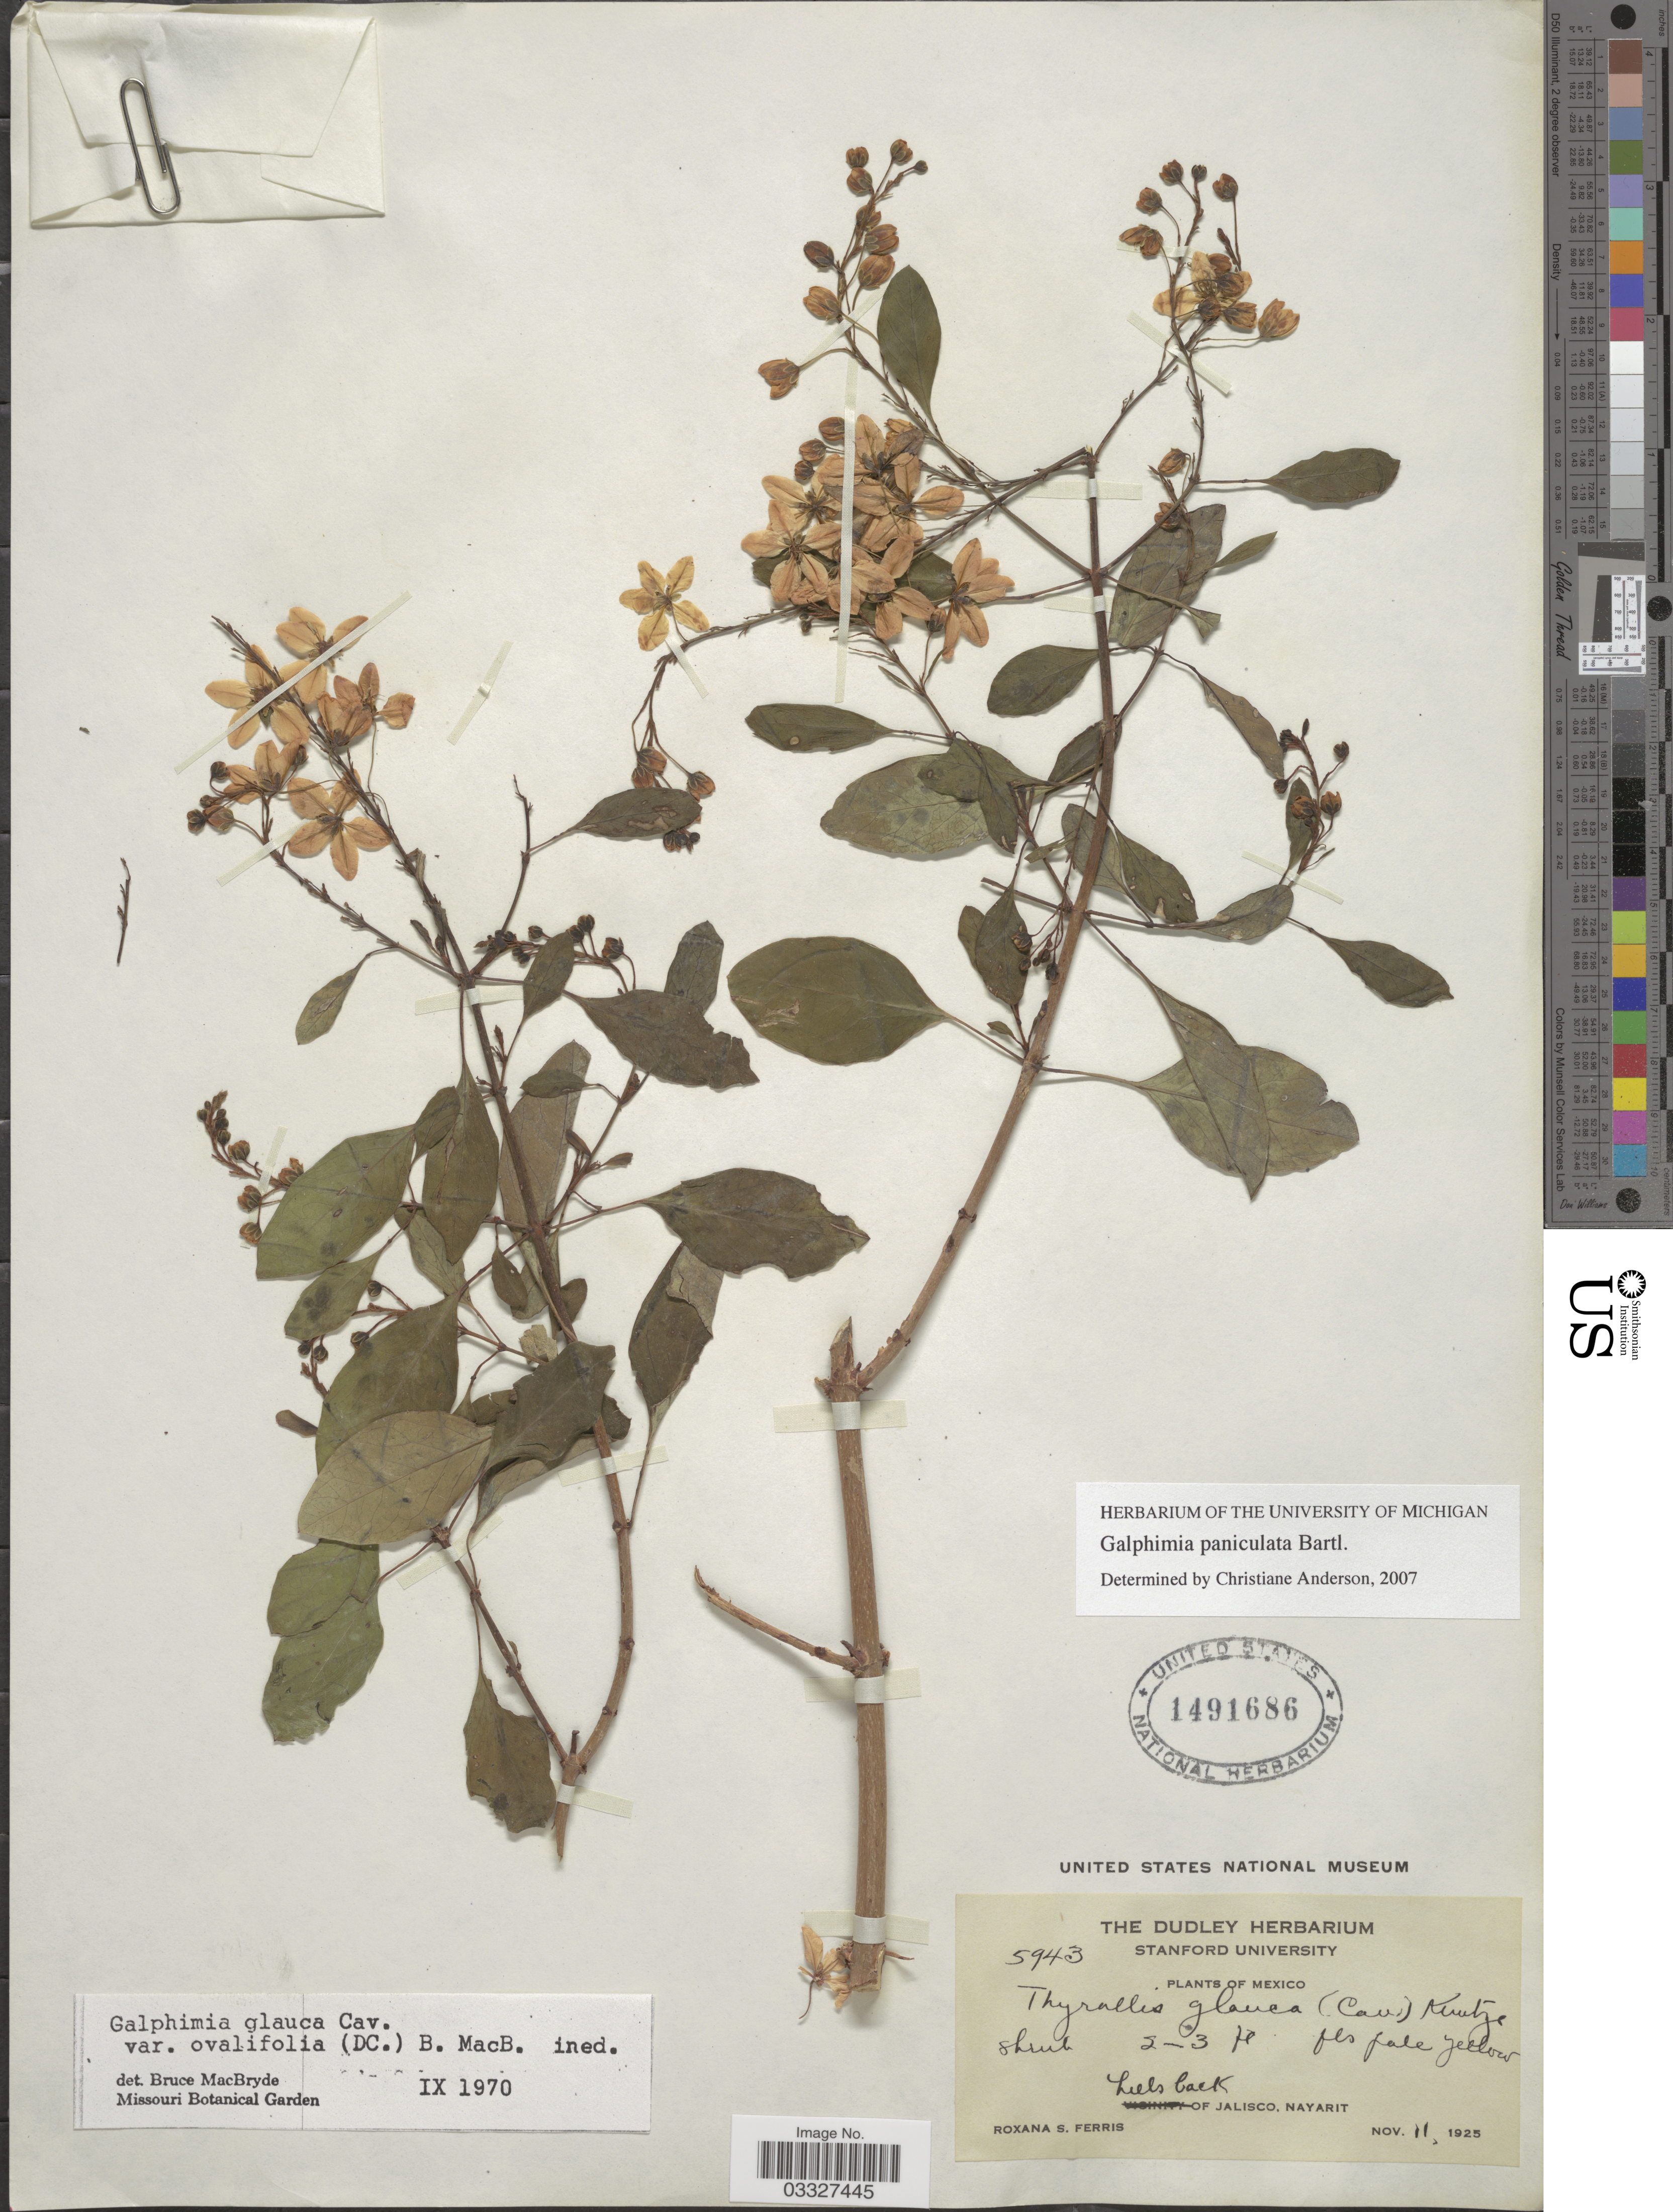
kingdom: Plantae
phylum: Tracheophyta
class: Magnoliopsida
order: Malpighiales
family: Malpighiaceae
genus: Galphimia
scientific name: Galphimia paniculata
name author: Bart.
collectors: R. S. Ferris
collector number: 5943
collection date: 1925-11-11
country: Mexico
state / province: Nayarit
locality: Hills back of Jalisco, Nayarit.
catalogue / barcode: US 1491686